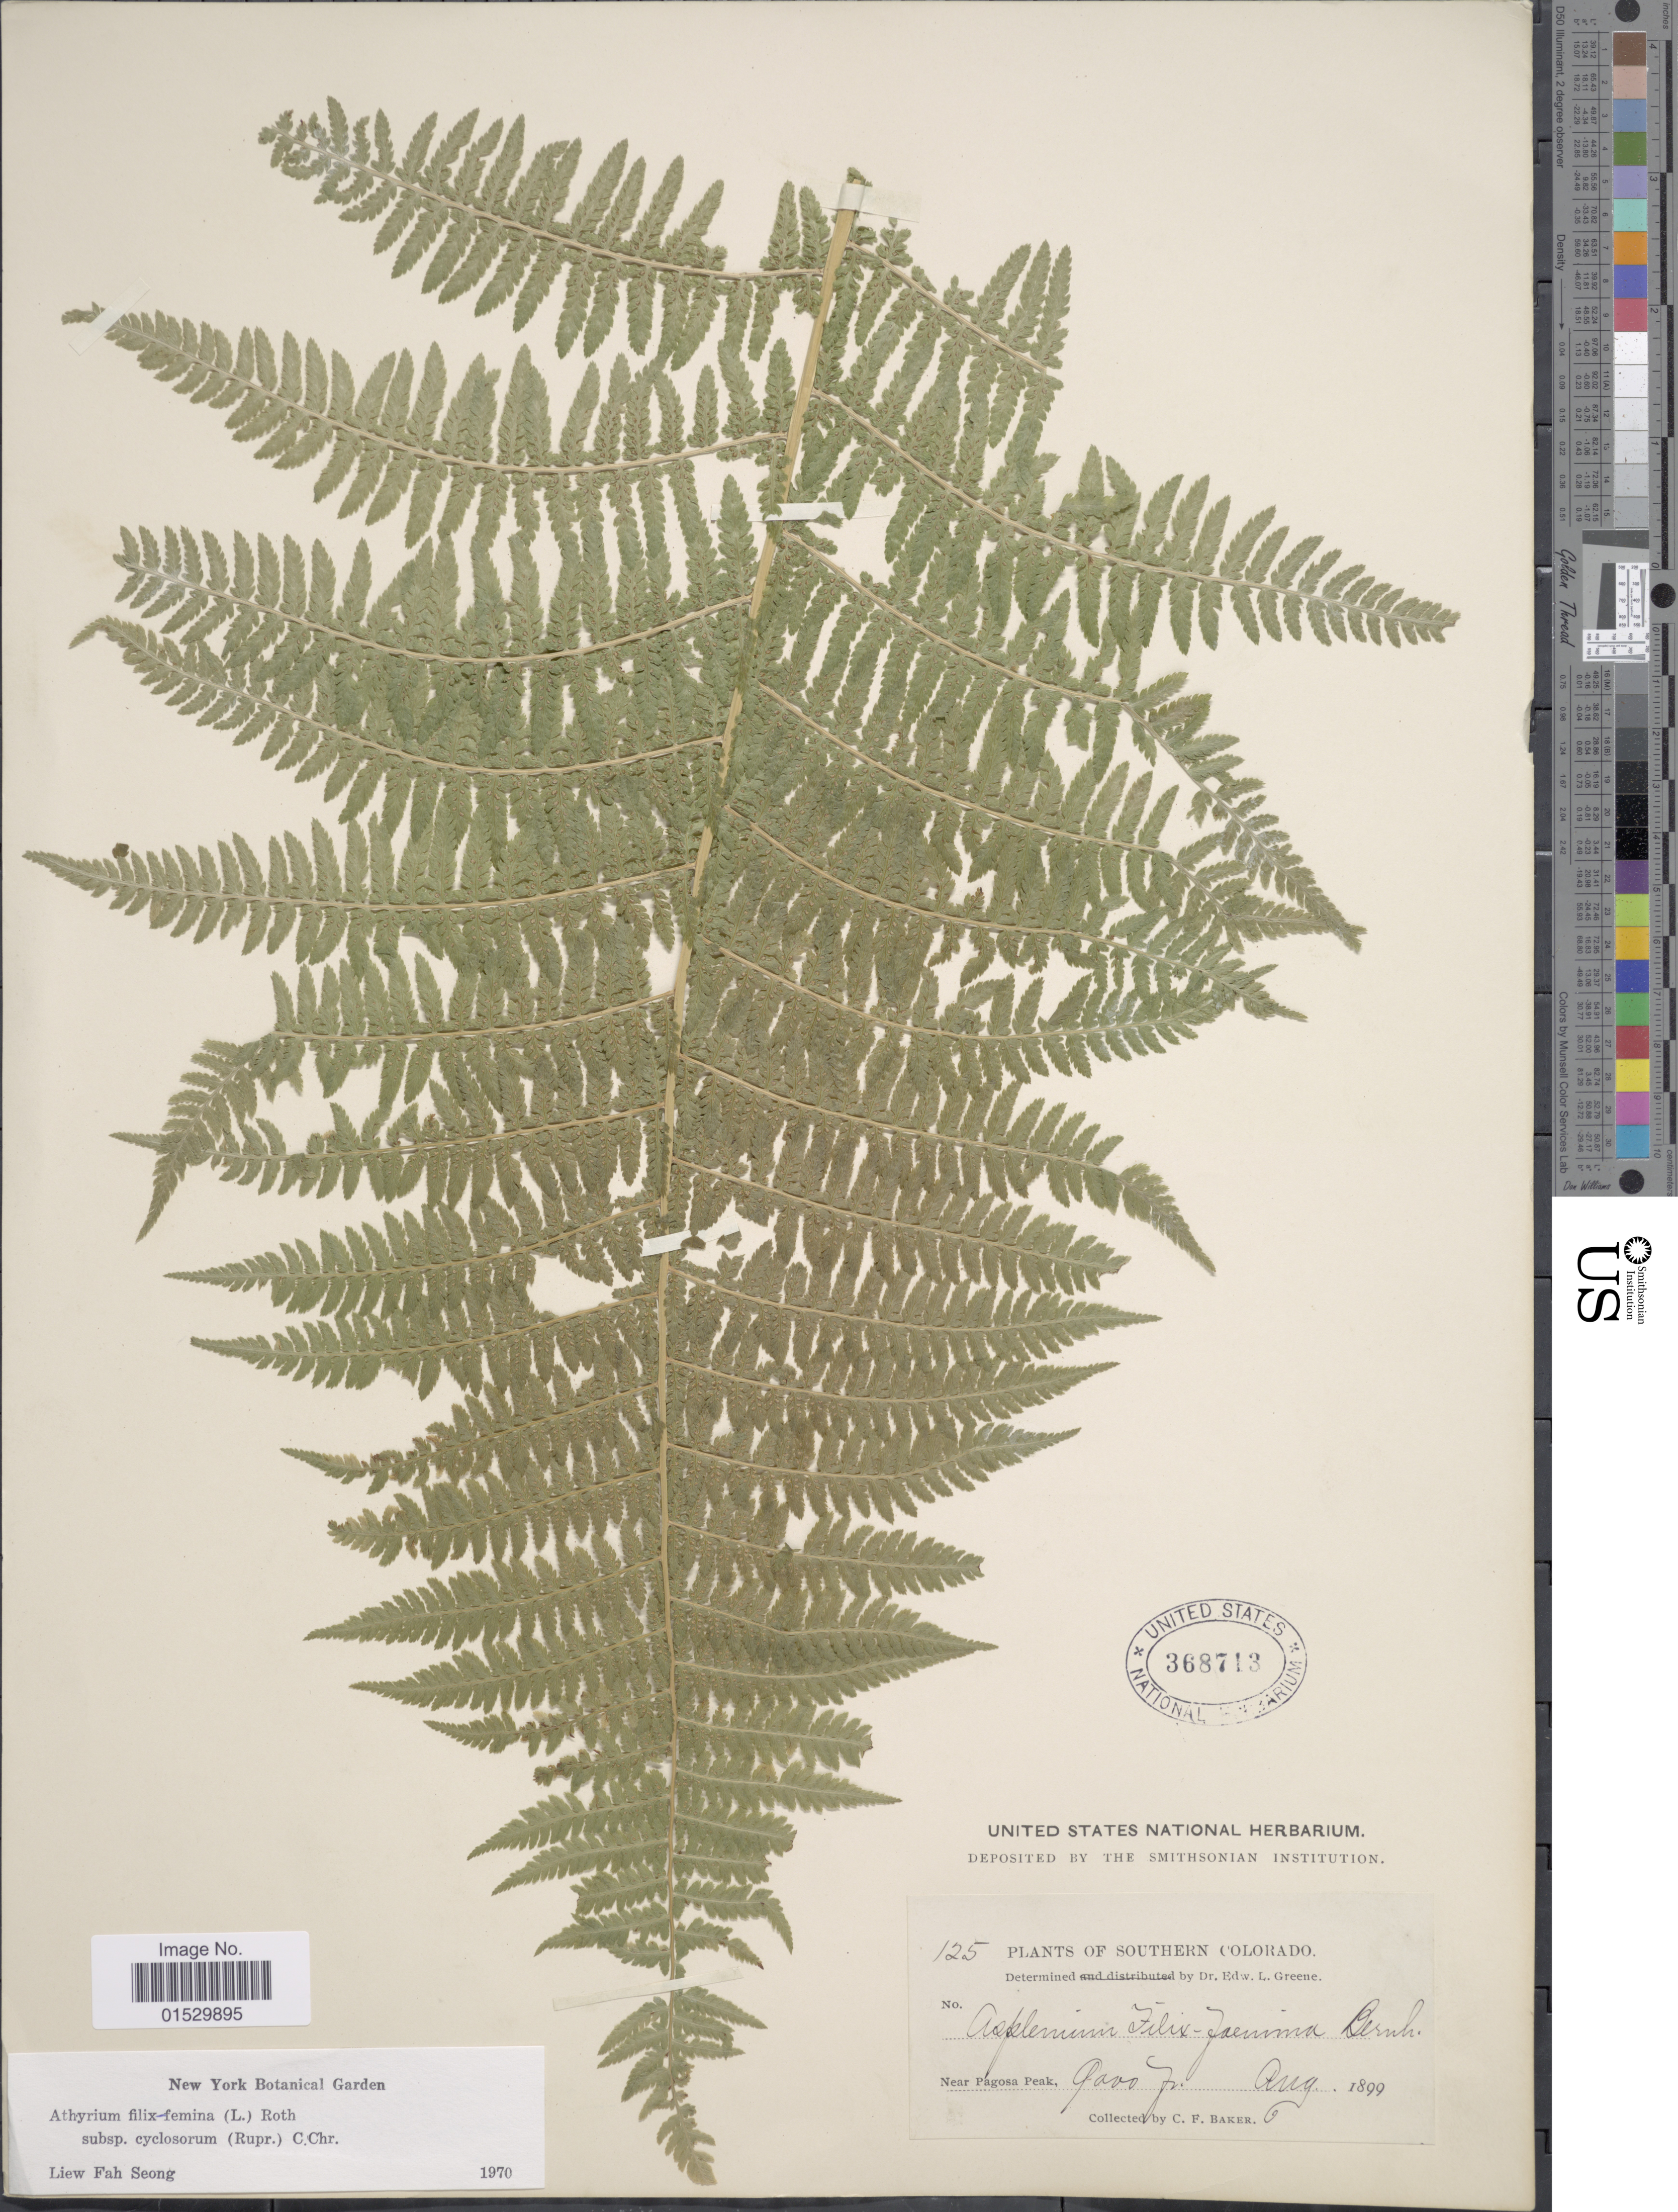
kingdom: Plantae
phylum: Tracheophyta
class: Polypodiopsida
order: Polypodiales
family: Athyriaceae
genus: Athyrium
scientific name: Athyrium filix-femina subsp. cyclosorum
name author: (Rupr.) C. Chr.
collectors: C. F. Baker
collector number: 125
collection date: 1899-08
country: United States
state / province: Colorado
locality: Southern Colorado, near Pagosa Peak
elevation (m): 2743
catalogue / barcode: US 368713